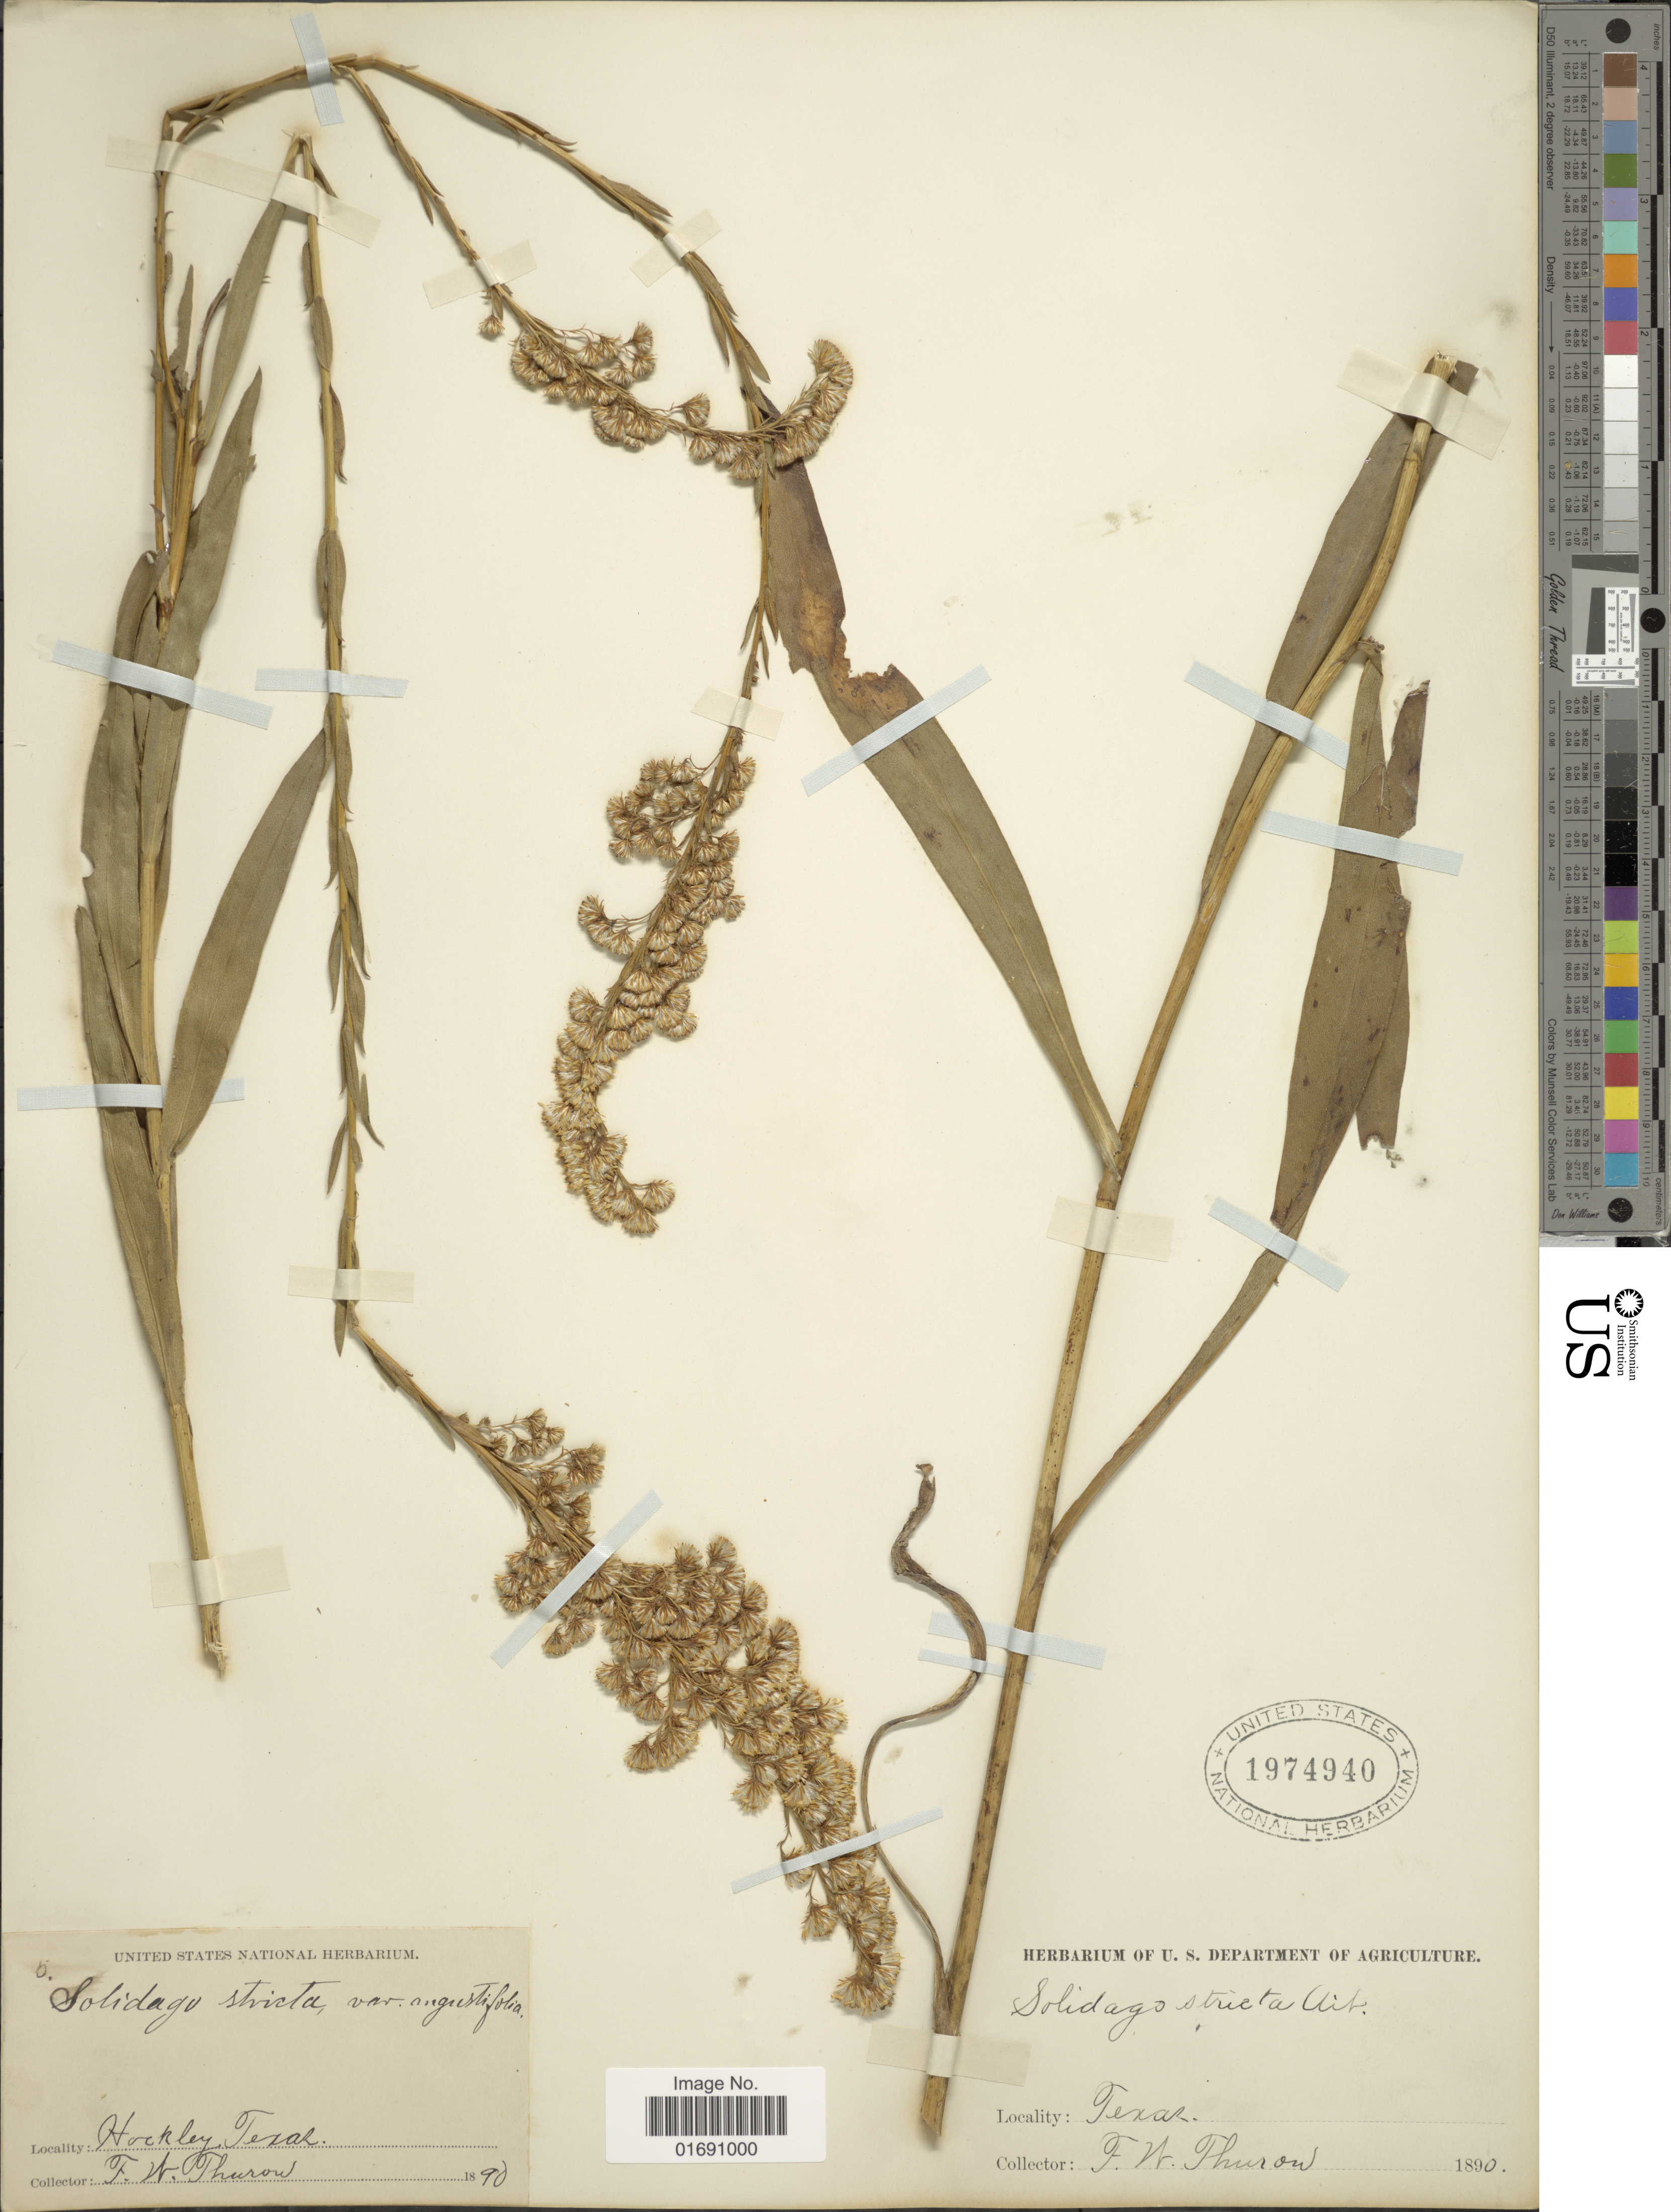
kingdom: Plantae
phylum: Tracheophyta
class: Magnoliopsida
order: Asterales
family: Asteraceae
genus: Solidago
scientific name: Solidago stricta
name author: Aiton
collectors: F. W. Thurow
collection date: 1890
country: United States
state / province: Texas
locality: Hockley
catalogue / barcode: US 1974940